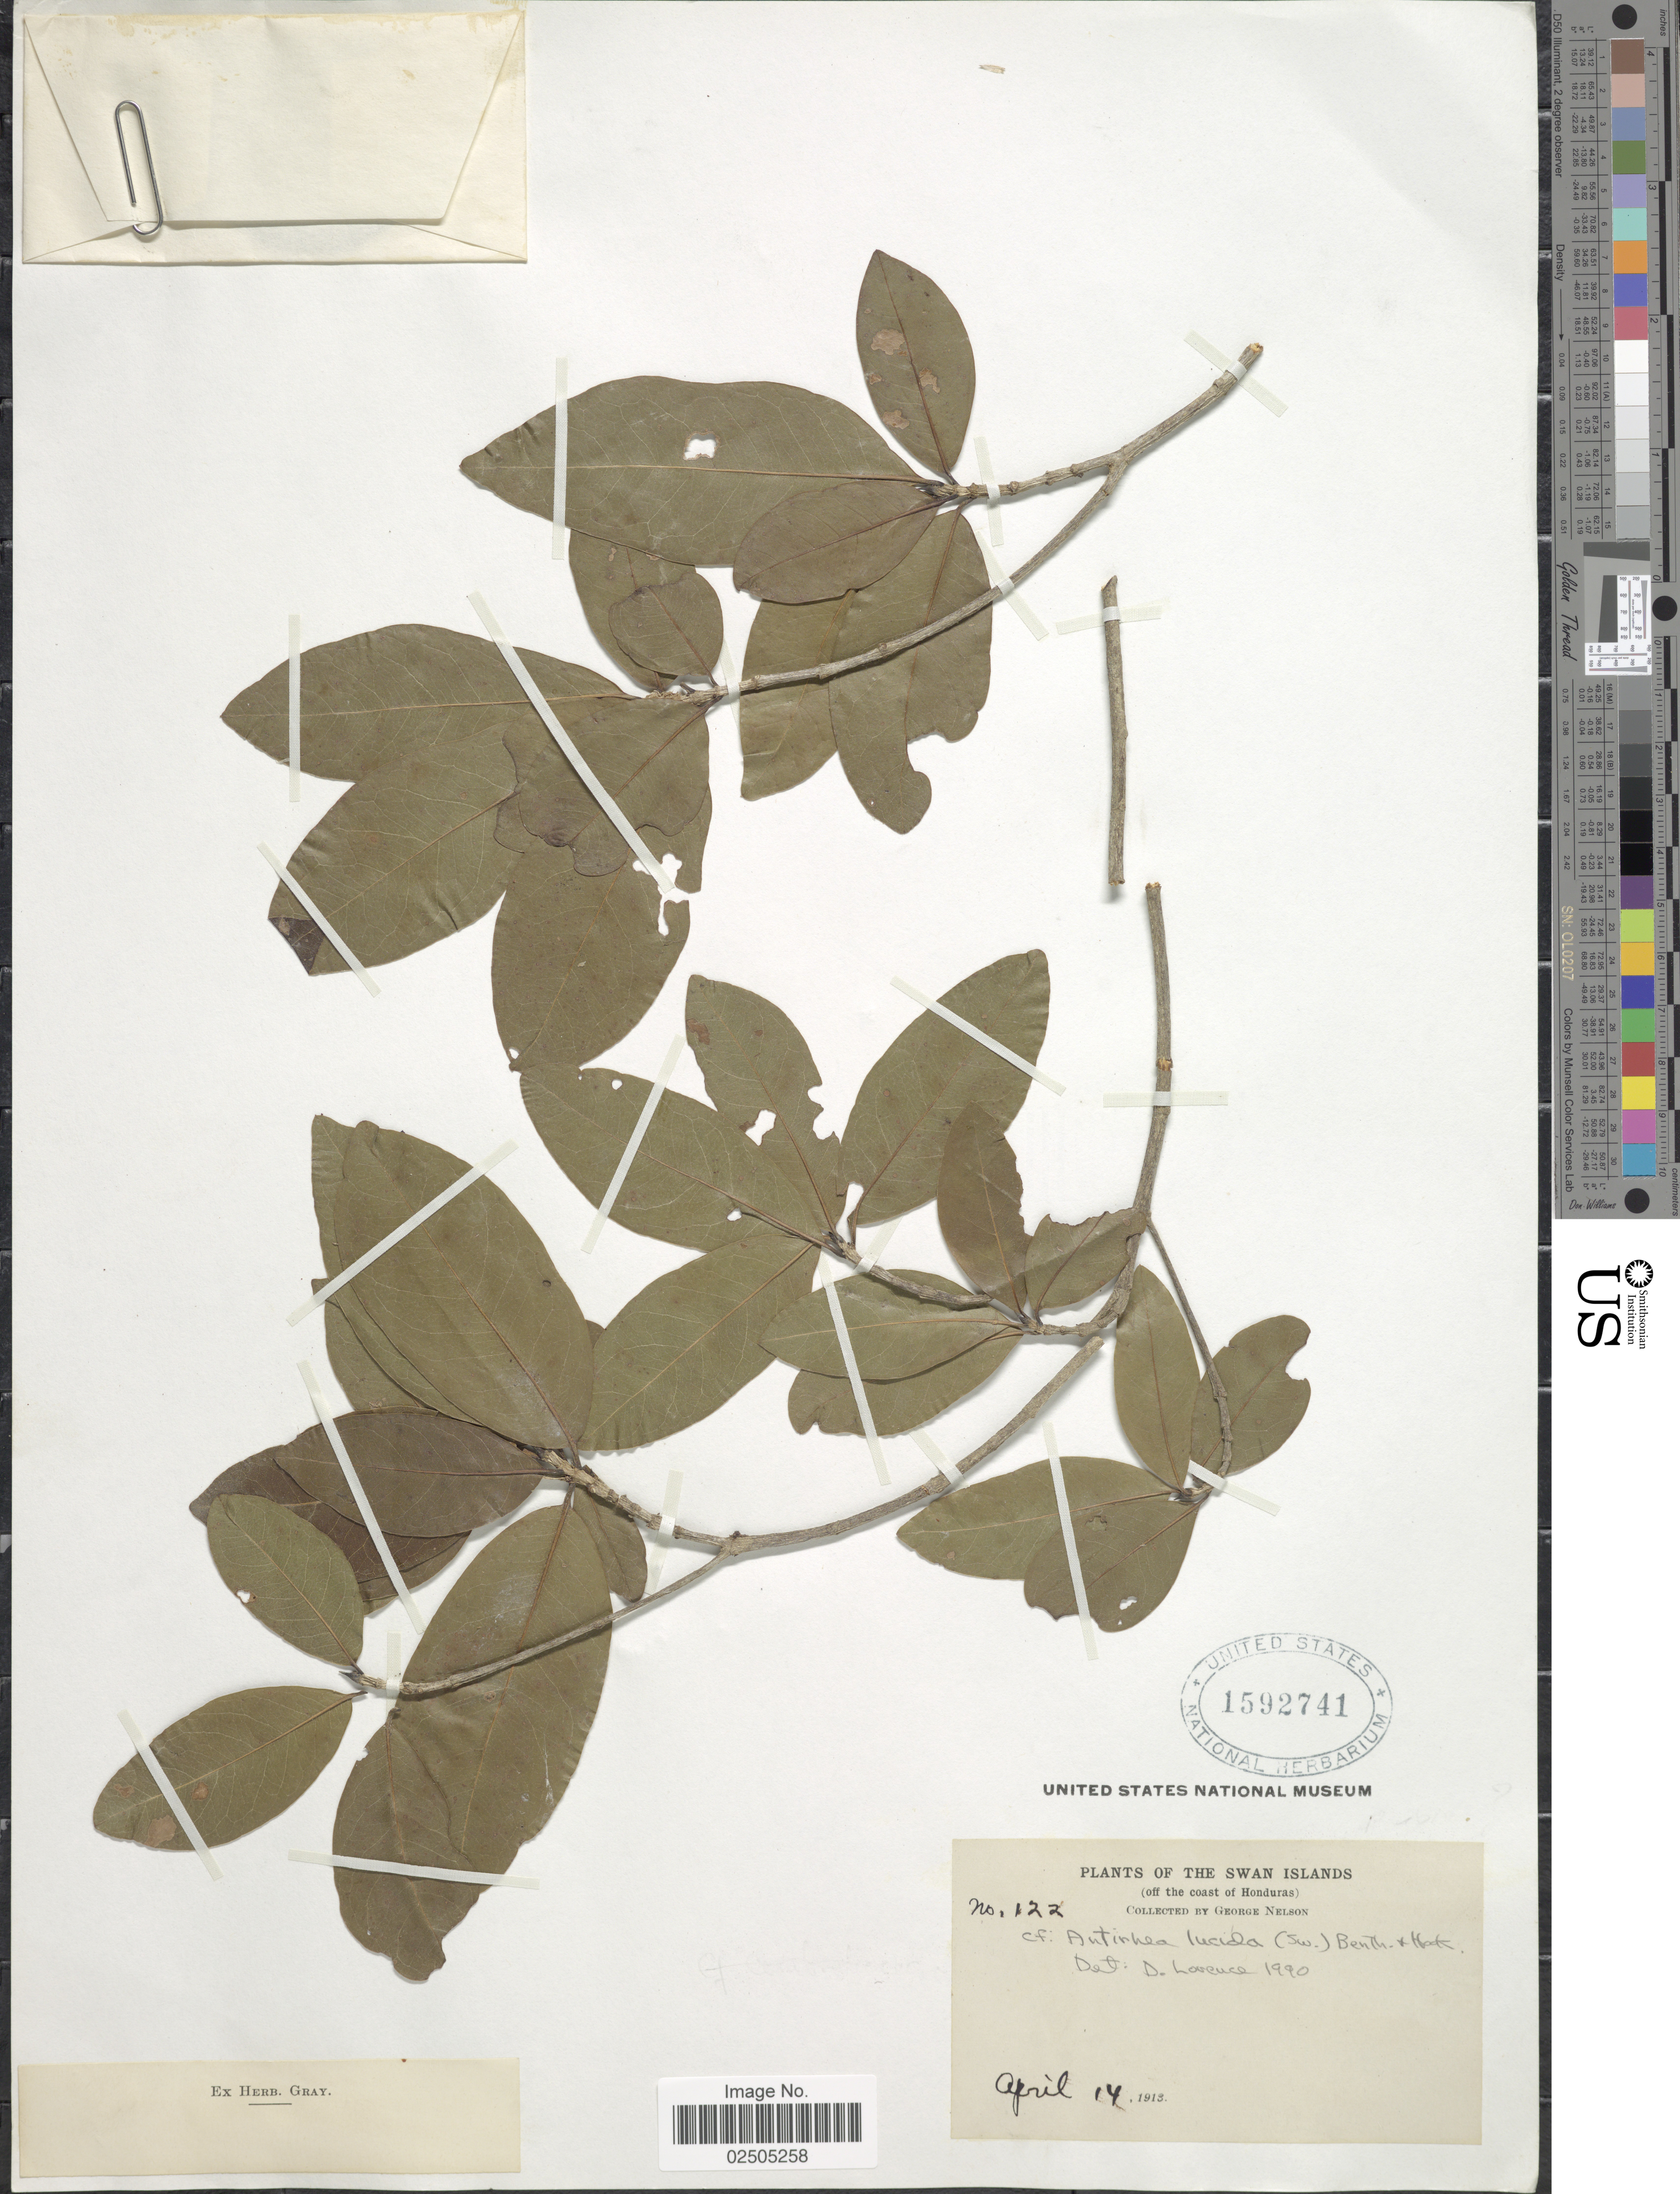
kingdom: Plantae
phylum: Tracheophyta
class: Magnoliopsida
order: Gentianales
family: Rubiaceae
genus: Antirrhoea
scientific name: Antirrhoea lucida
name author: (C.F. Gaertn.) Benth. & Hook. f.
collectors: G. Nelson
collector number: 122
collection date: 1913-04-14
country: Honduras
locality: The Swan Islands (off the coast of Honduras)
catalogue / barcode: US 1592741